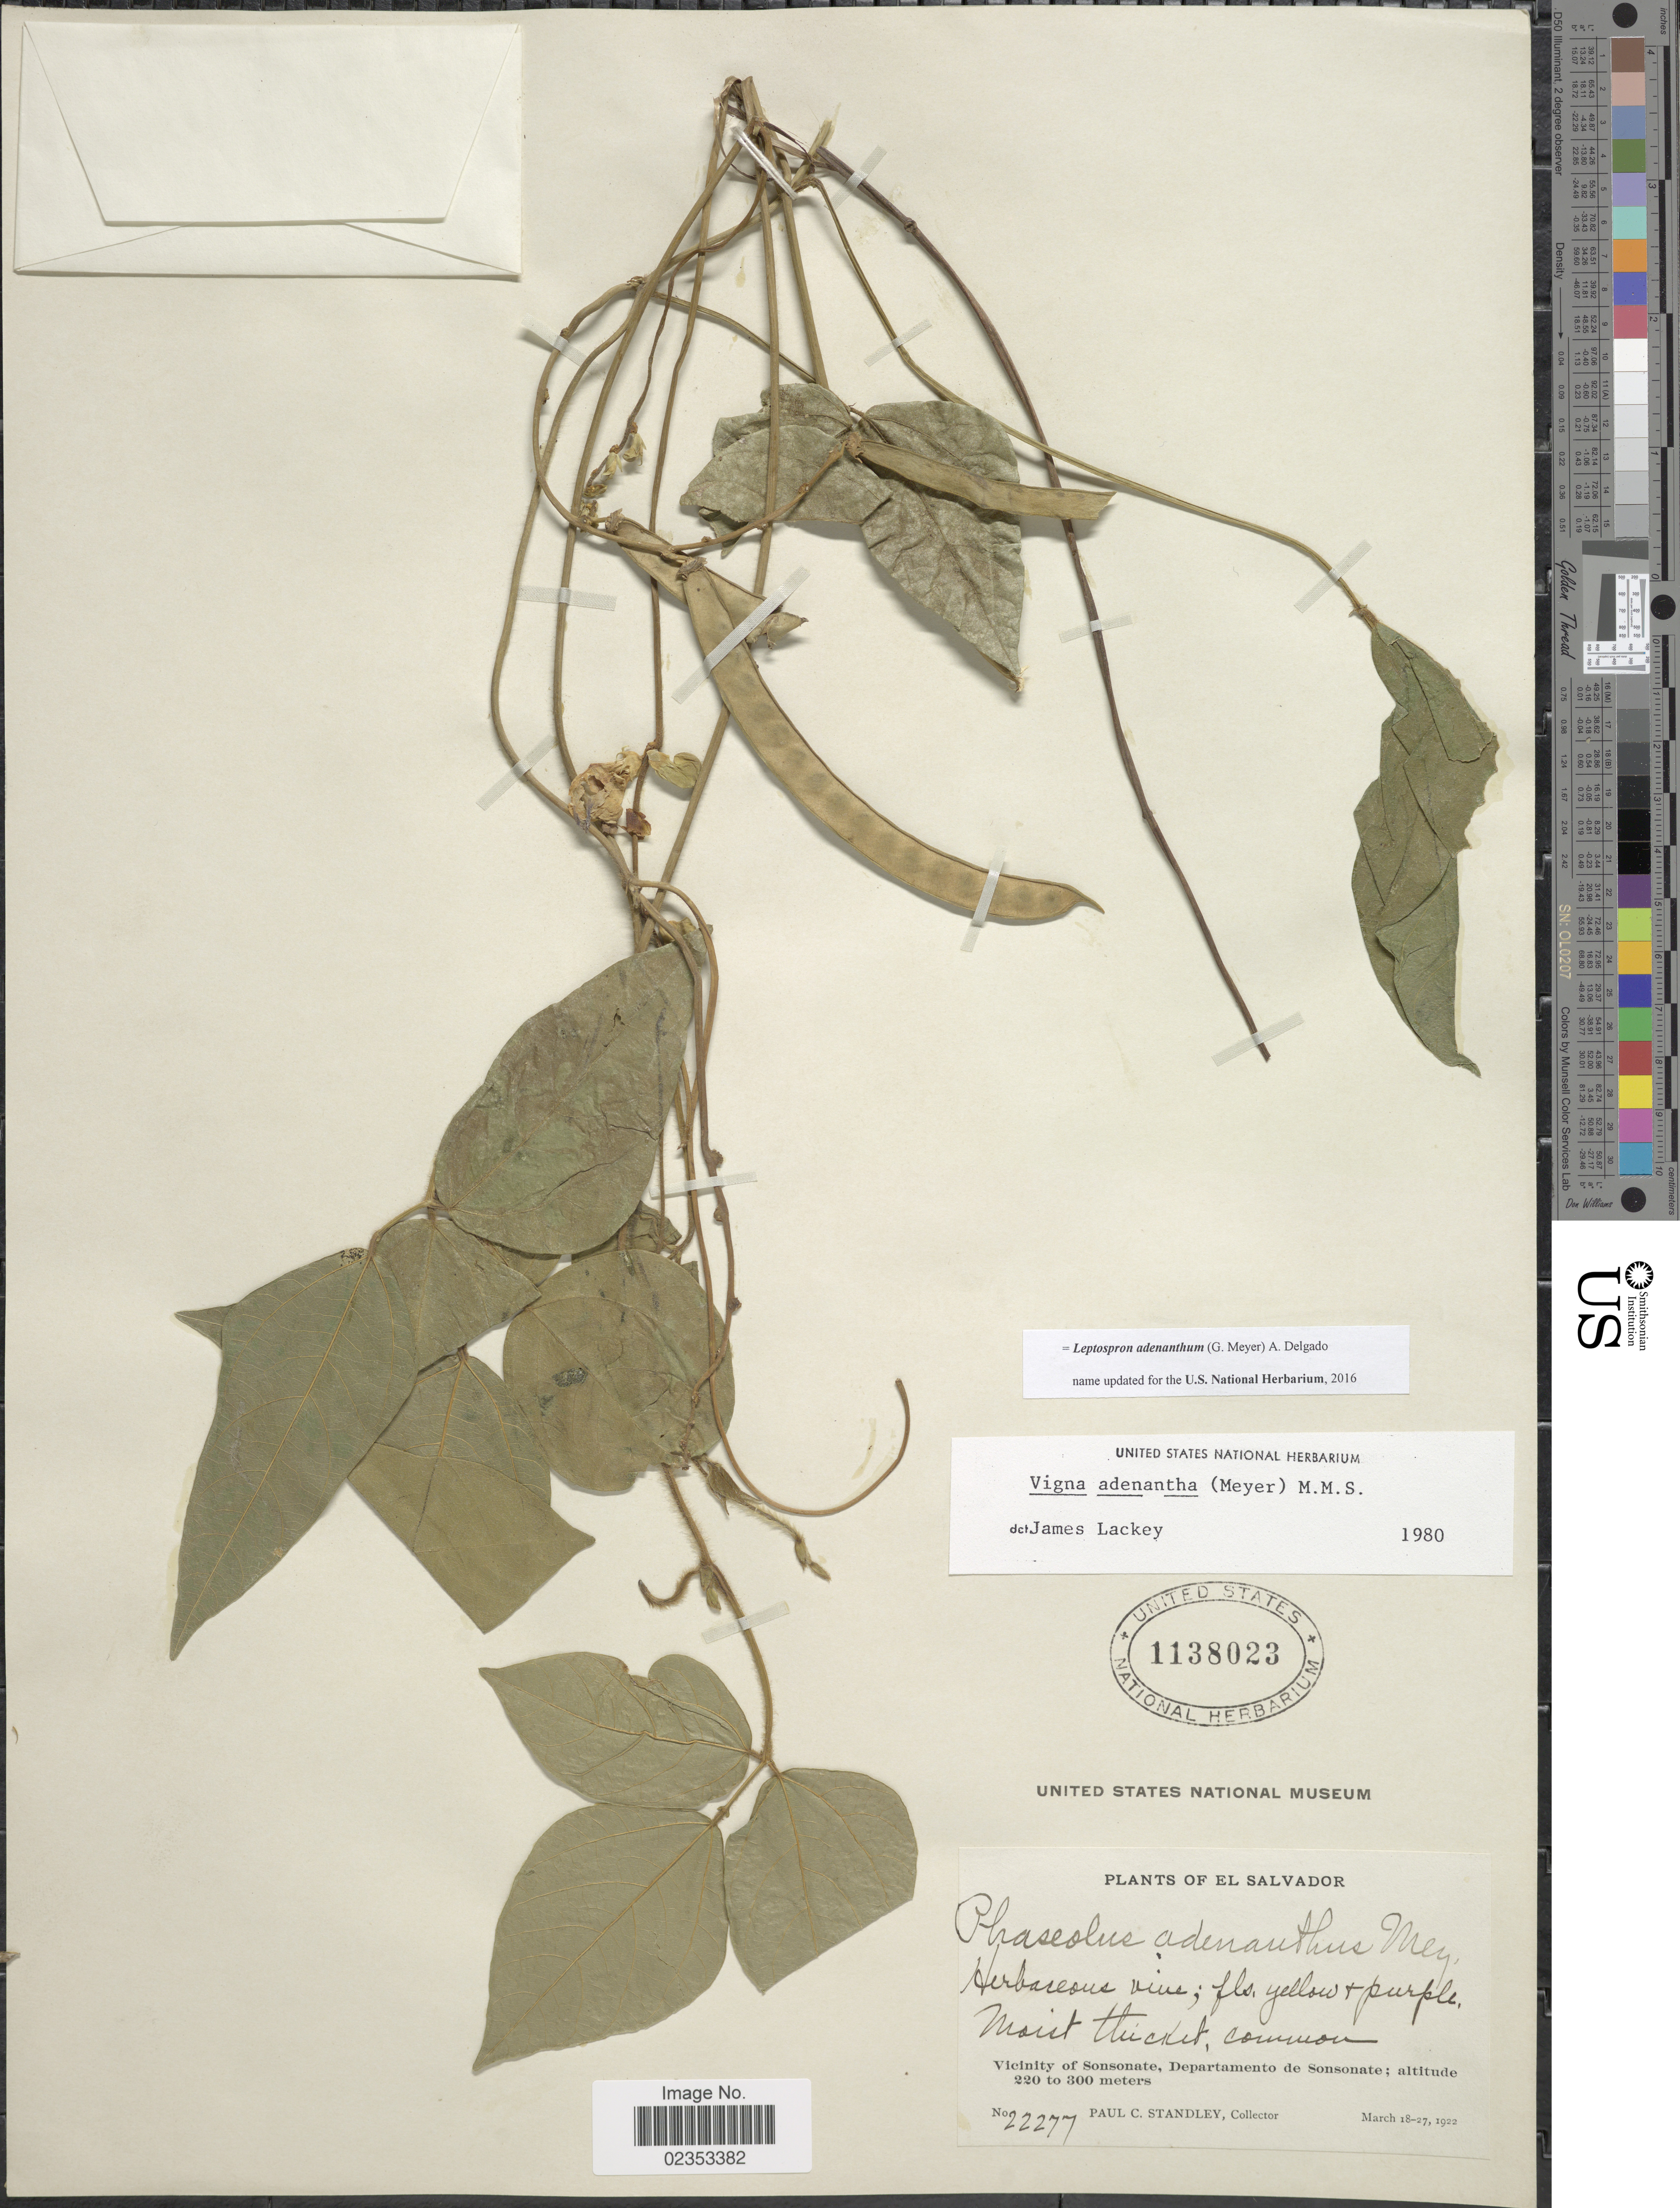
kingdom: Plantae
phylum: Tracheophyta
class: Magnoliopsida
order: Fabales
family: Fabaceae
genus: Leptospron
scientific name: Leptospron adenanthum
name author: (G. Mey.) A. Delgado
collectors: P. C. Standley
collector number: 22277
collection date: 1922-03-18/1922-03-27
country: El Salvador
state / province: Sonsonate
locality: Moist thicket, common, Vicinity of Sonsonate.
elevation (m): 220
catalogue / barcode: US 1138023